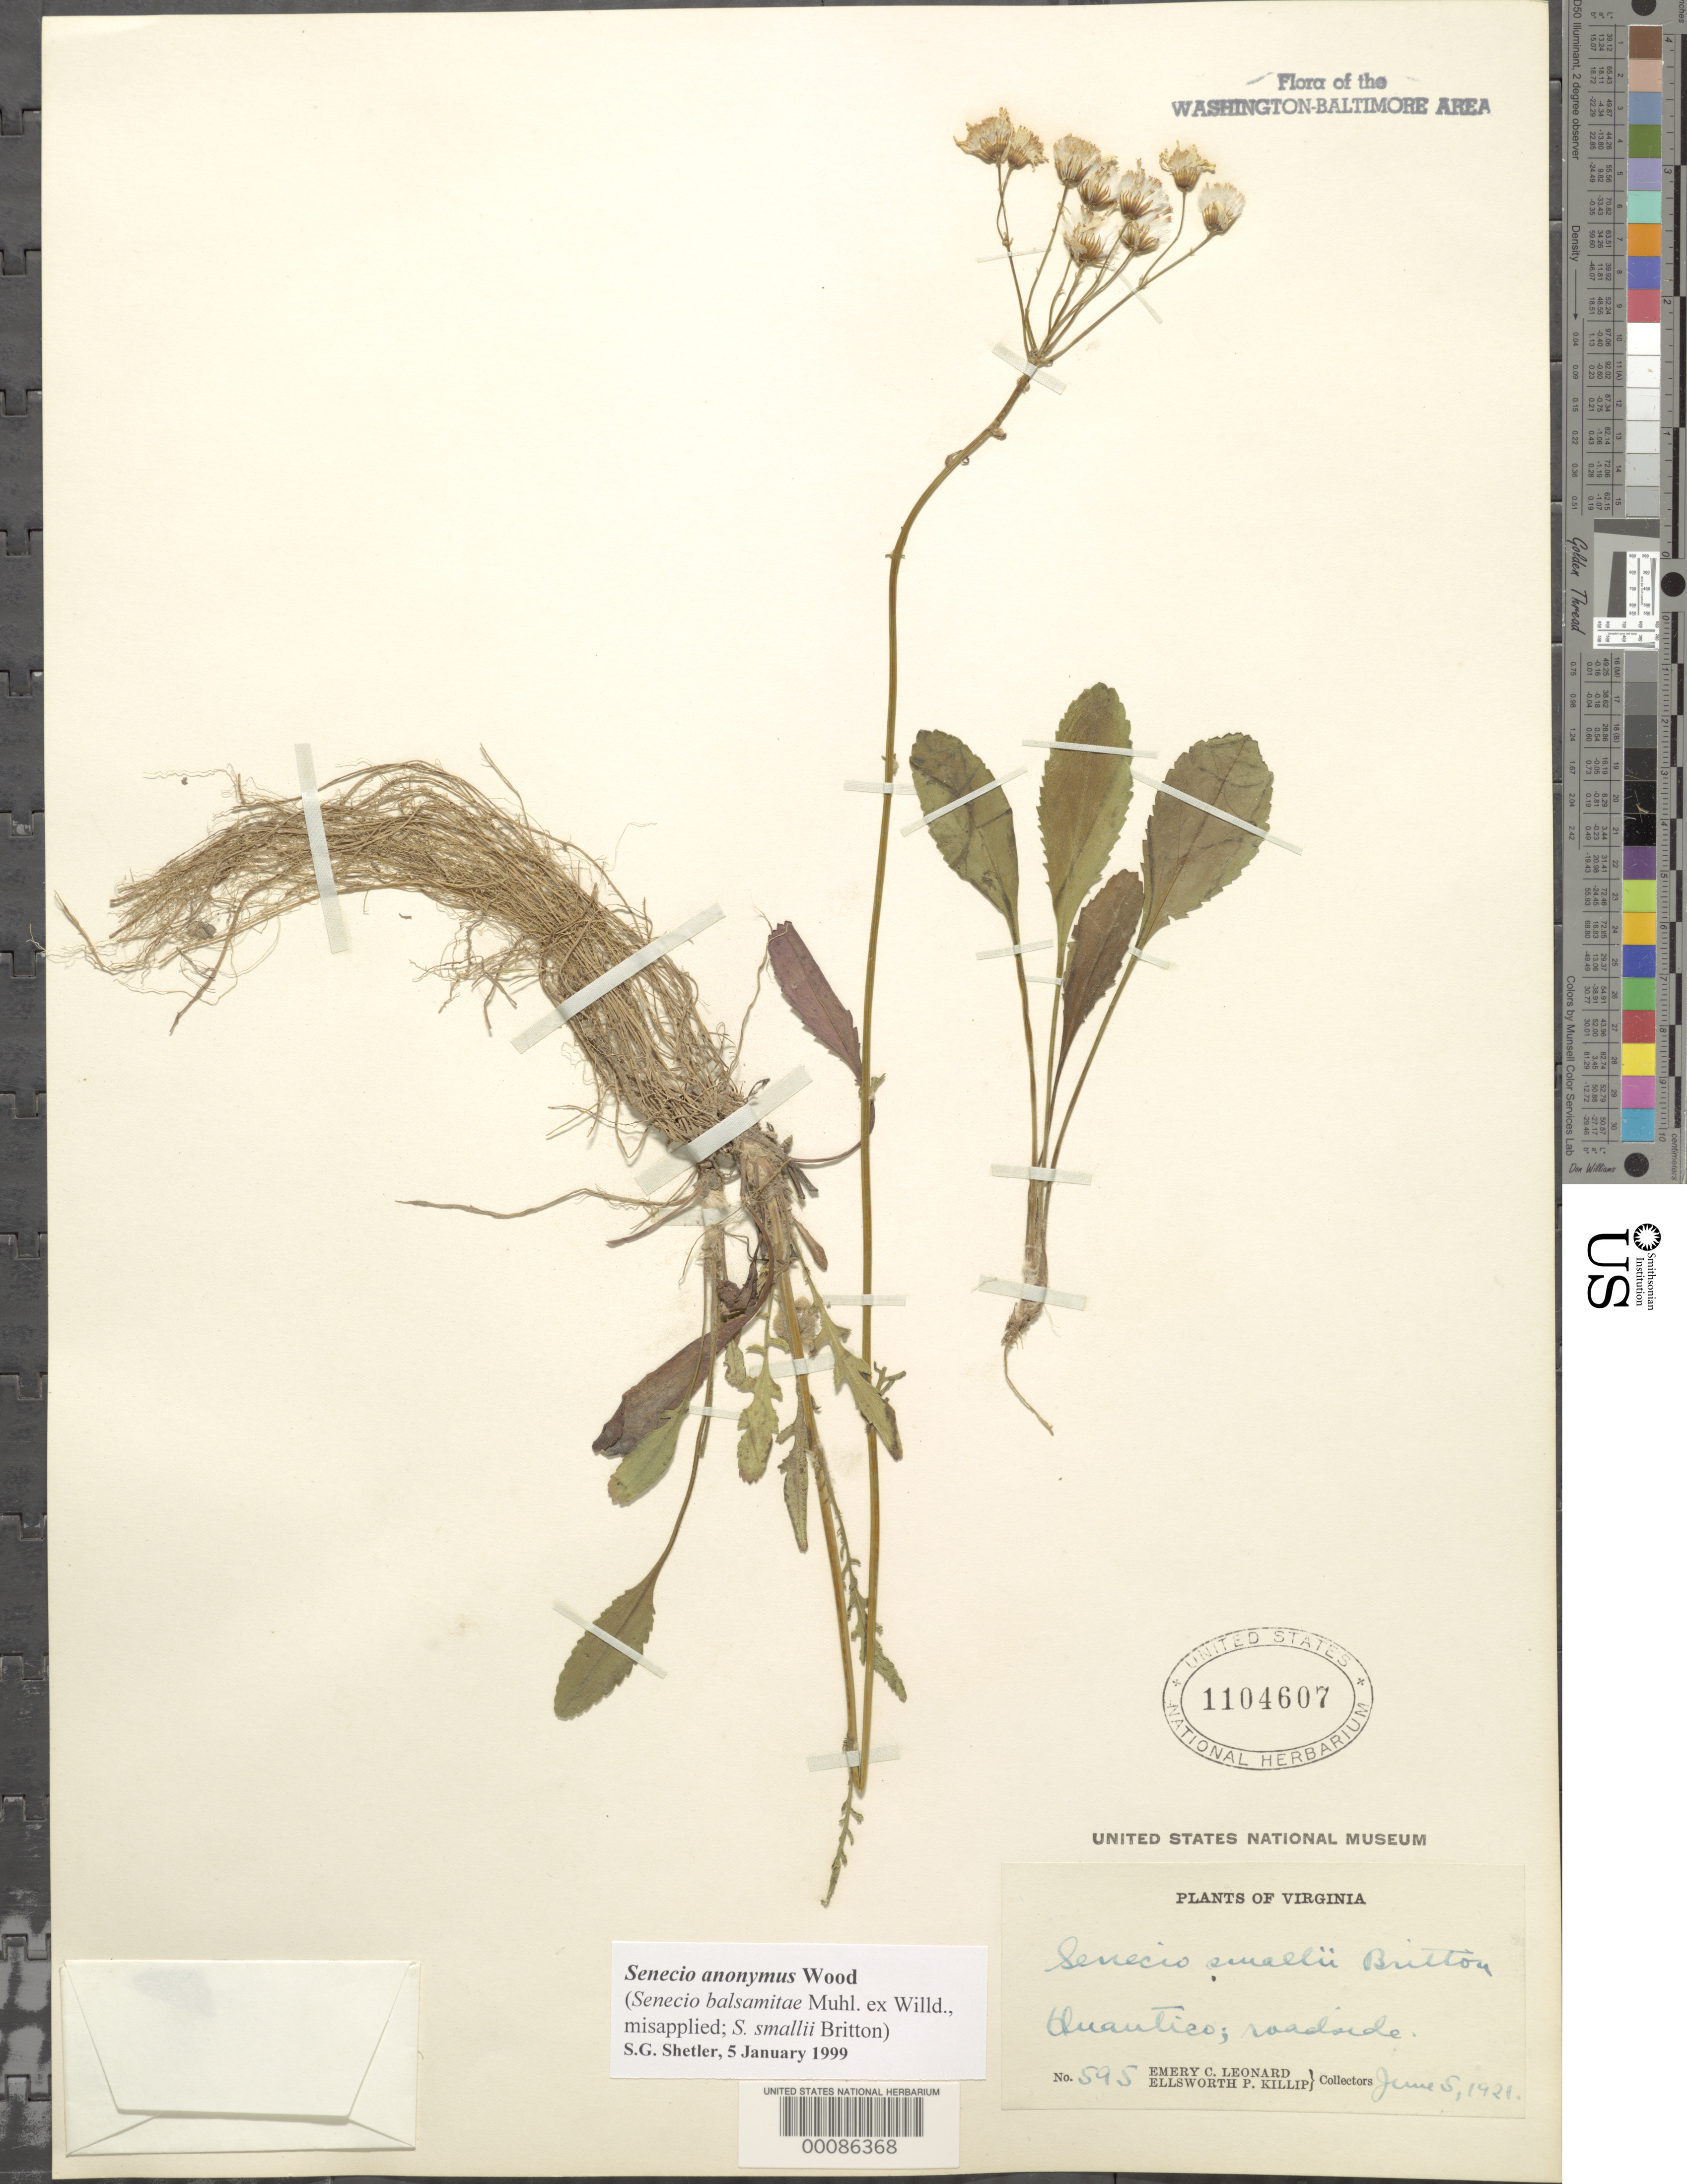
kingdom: Plantae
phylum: Tracheophyta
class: Magnoliopsida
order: Asterales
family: Asteraceae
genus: Packera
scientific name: Packera anonyma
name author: (Alph. Wood) W.A. Weber & Á. Löve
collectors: E. C. Leonard & E. P. Killip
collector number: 595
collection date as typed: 05 Jun 1921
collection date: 1921-06-05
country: United States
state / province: Virginia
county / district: Prince William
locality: Quantico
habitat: Roadside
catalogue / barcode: US 1104607